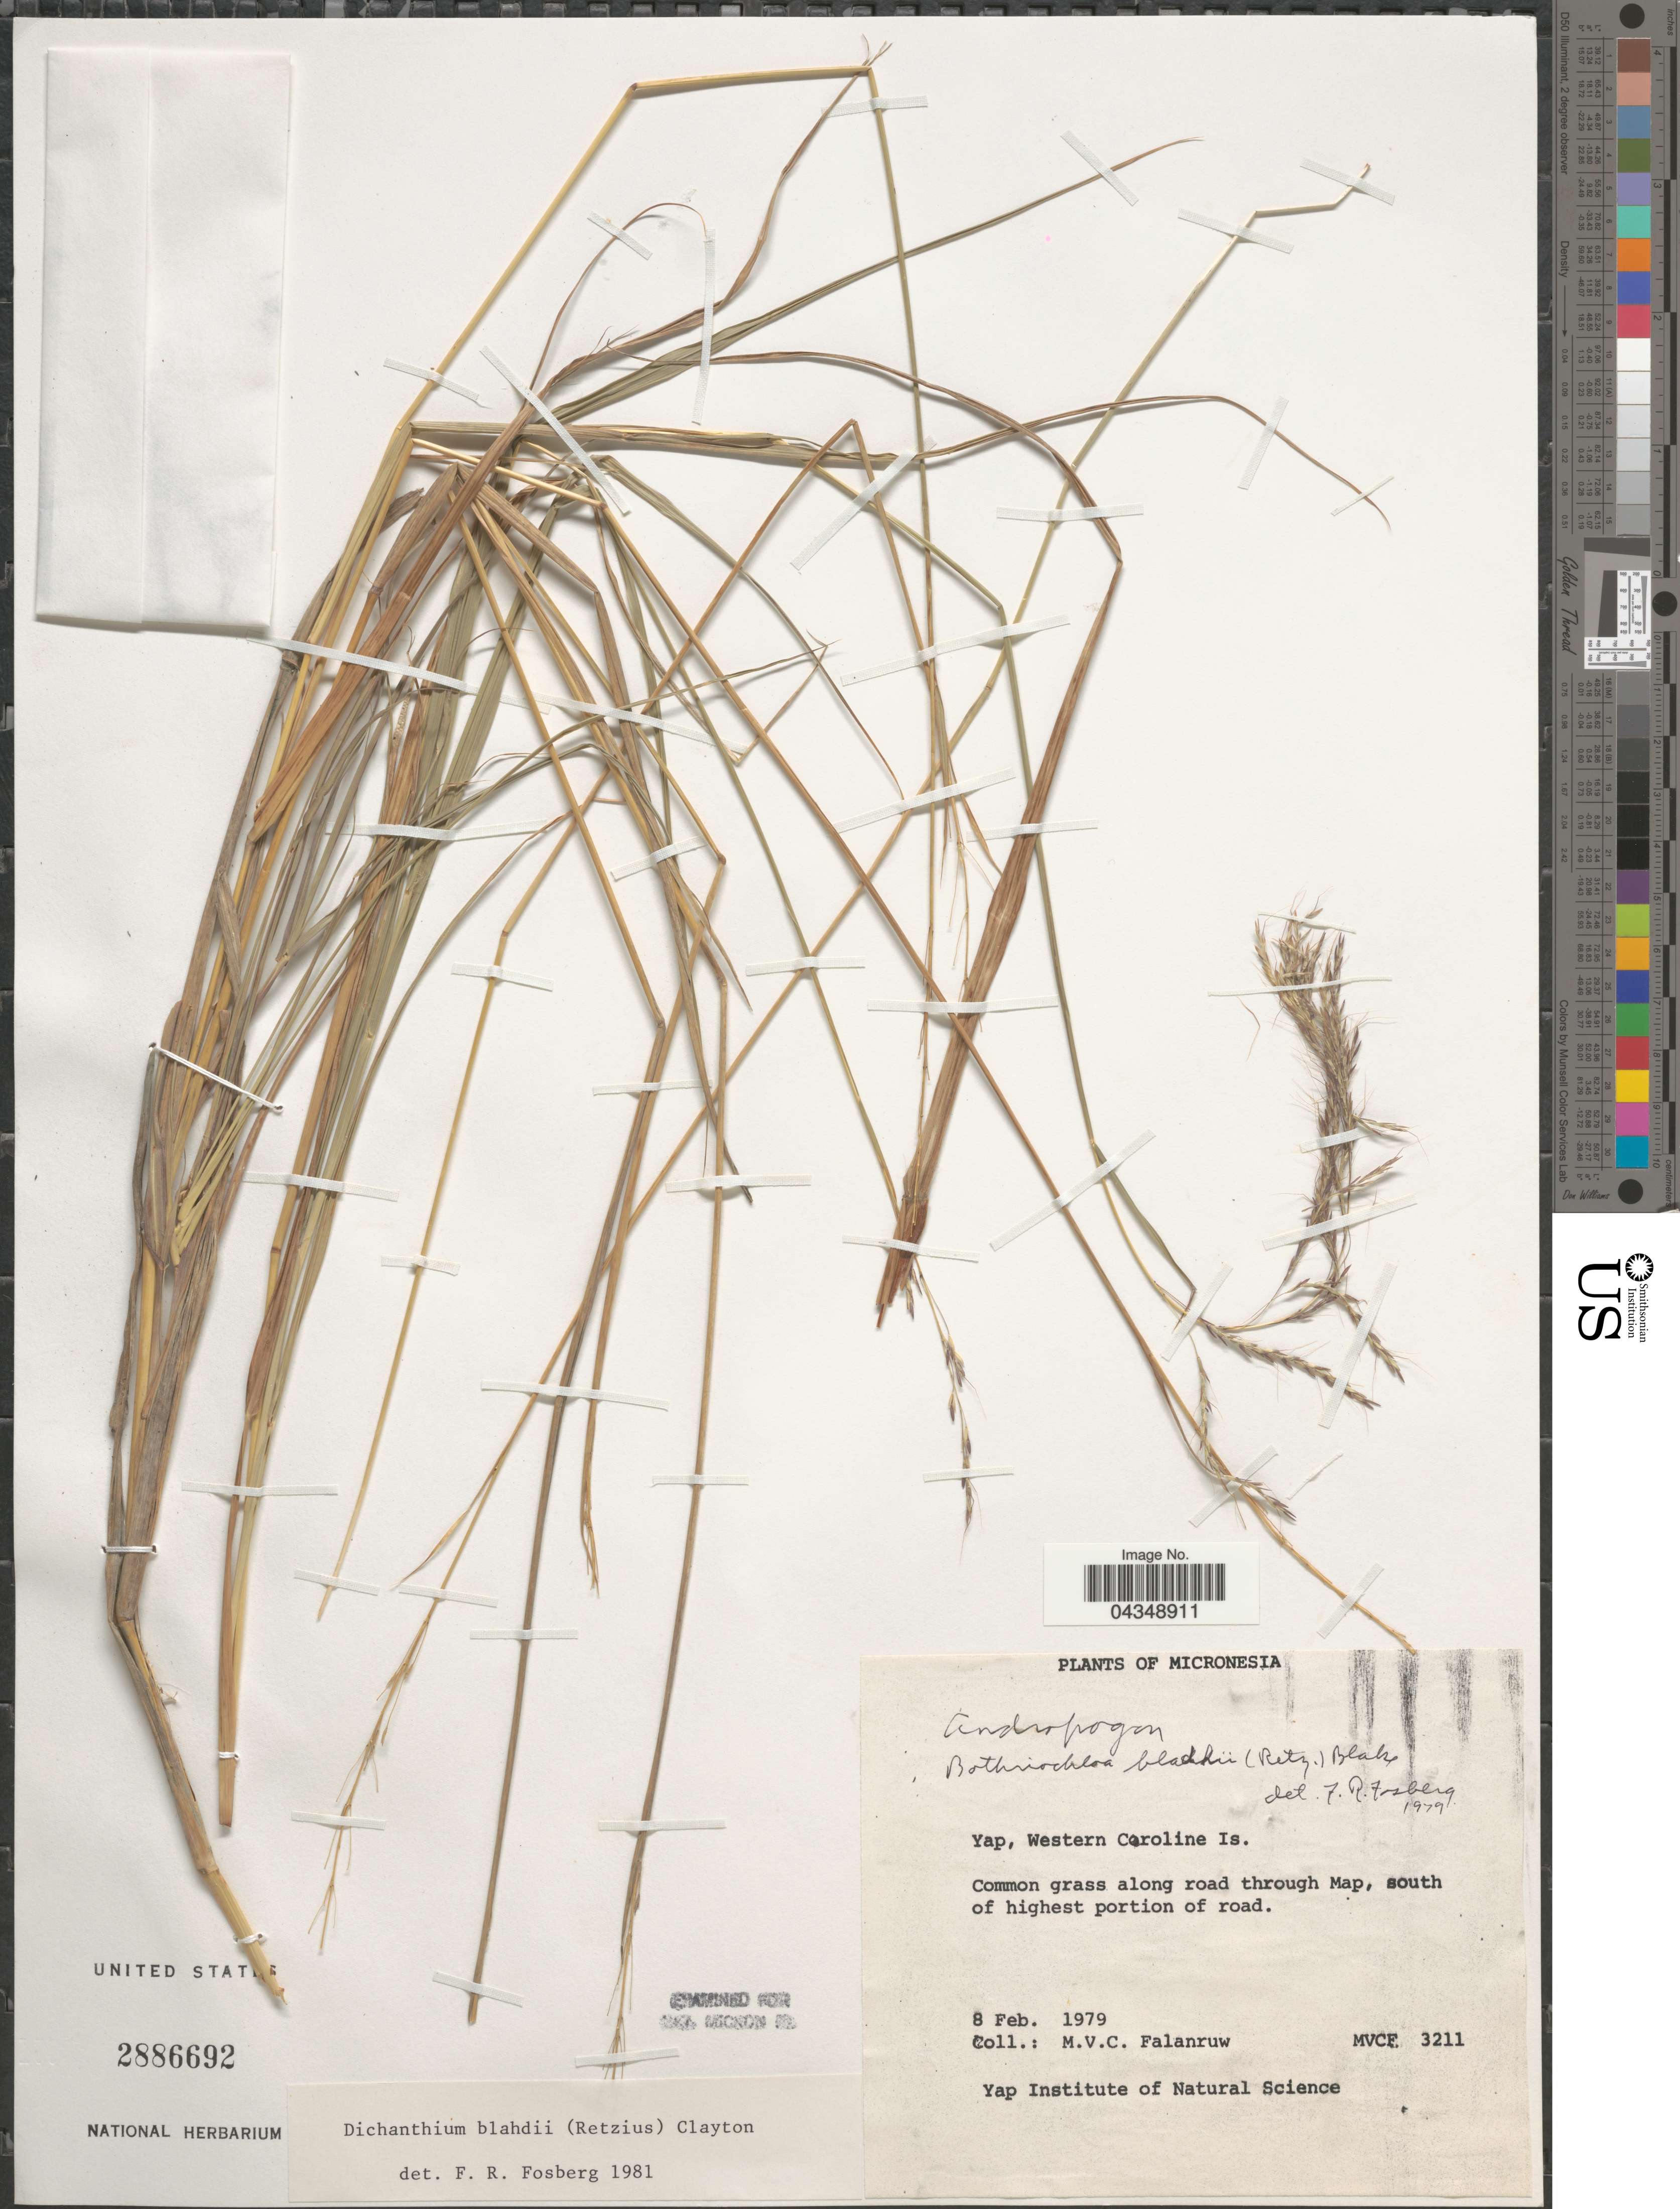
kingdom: Plantae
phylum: Tracheophyta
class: Liliopsida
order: Poales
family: Poaceae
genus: Bothriochloa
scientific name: Bothriochloa bladhii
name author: (Retz.) S.T. Blake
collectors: M. V. Falanruw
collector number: MVCF 3211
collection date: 1979-02-08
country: Micronesia, Federated States of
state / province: Yap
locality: Micronesia. Yap, Western Caroline Is. Common grass along through Map, south of highest portion of road.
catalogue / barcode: US 2886692